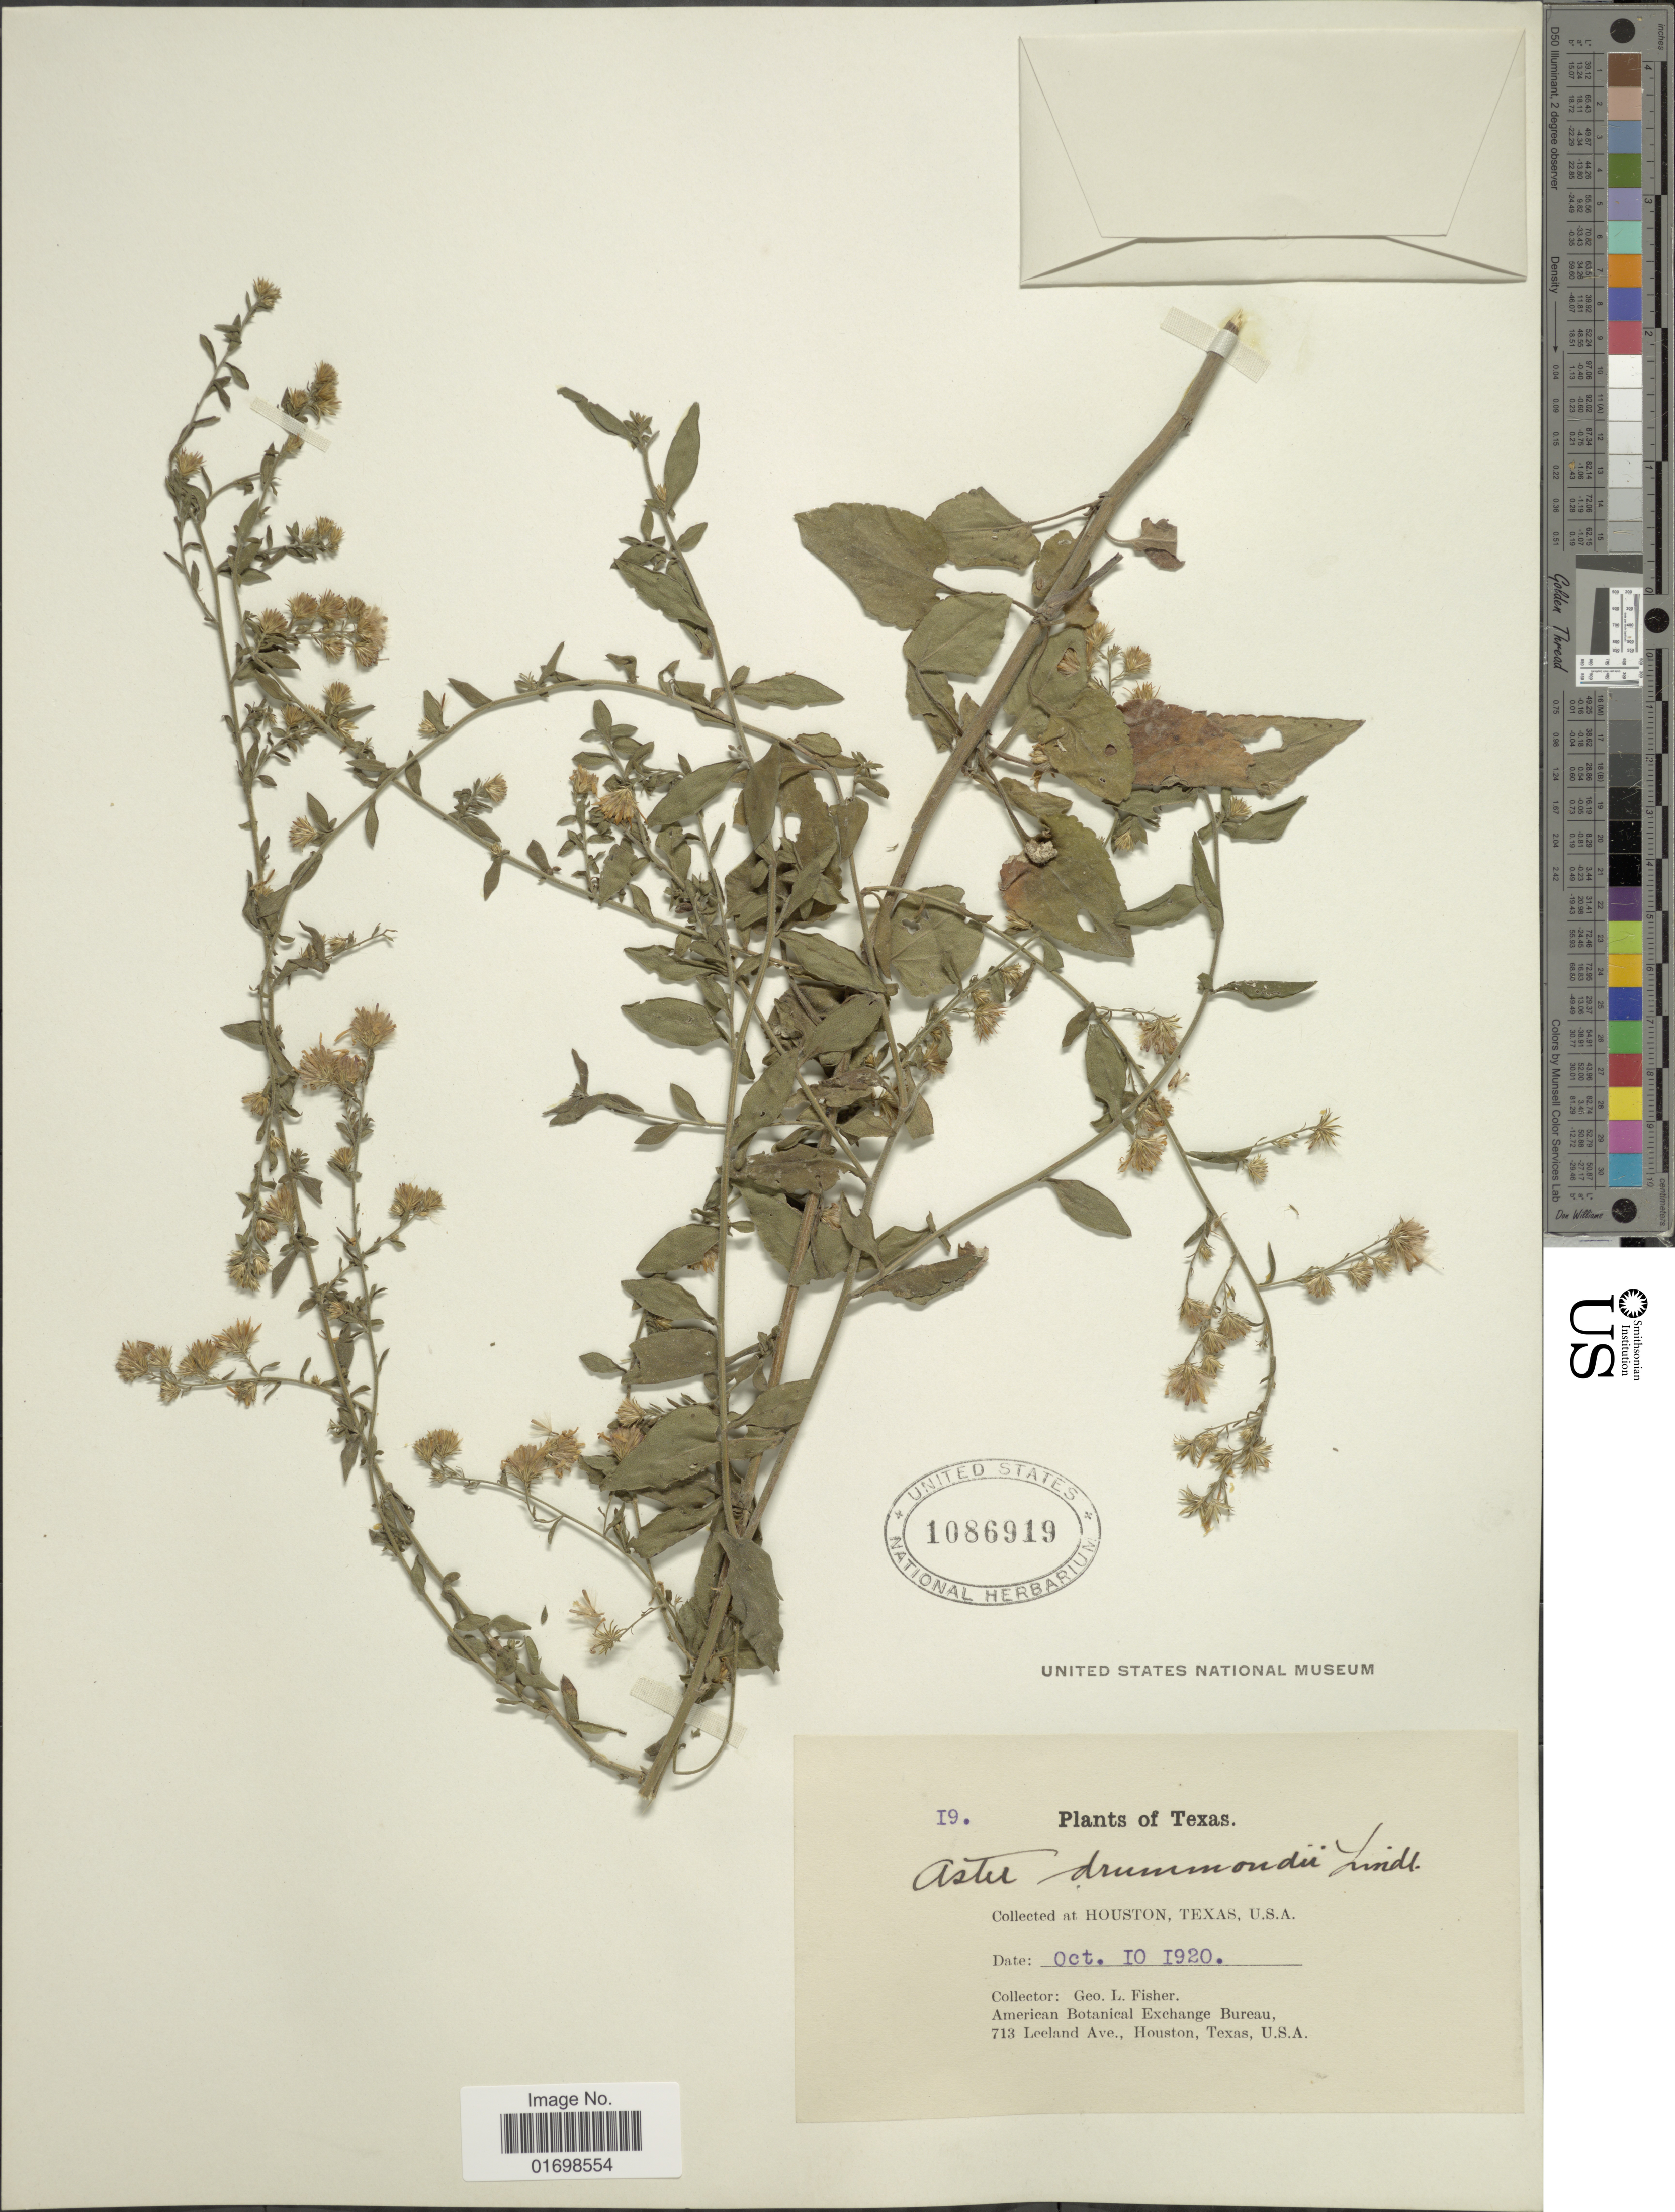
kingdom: Plantae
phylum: Tracheophyta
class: Magnoliopsida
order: Asterales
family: Asteraceae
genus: Symphyotrichum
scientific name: Symphyotrichum drummondii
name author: (Lindl.) G.L. Nesom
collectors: G. L. Fisher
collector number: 19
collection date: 1920-10-10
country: United States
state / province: Texas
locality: Houston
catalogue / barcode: US 1086919